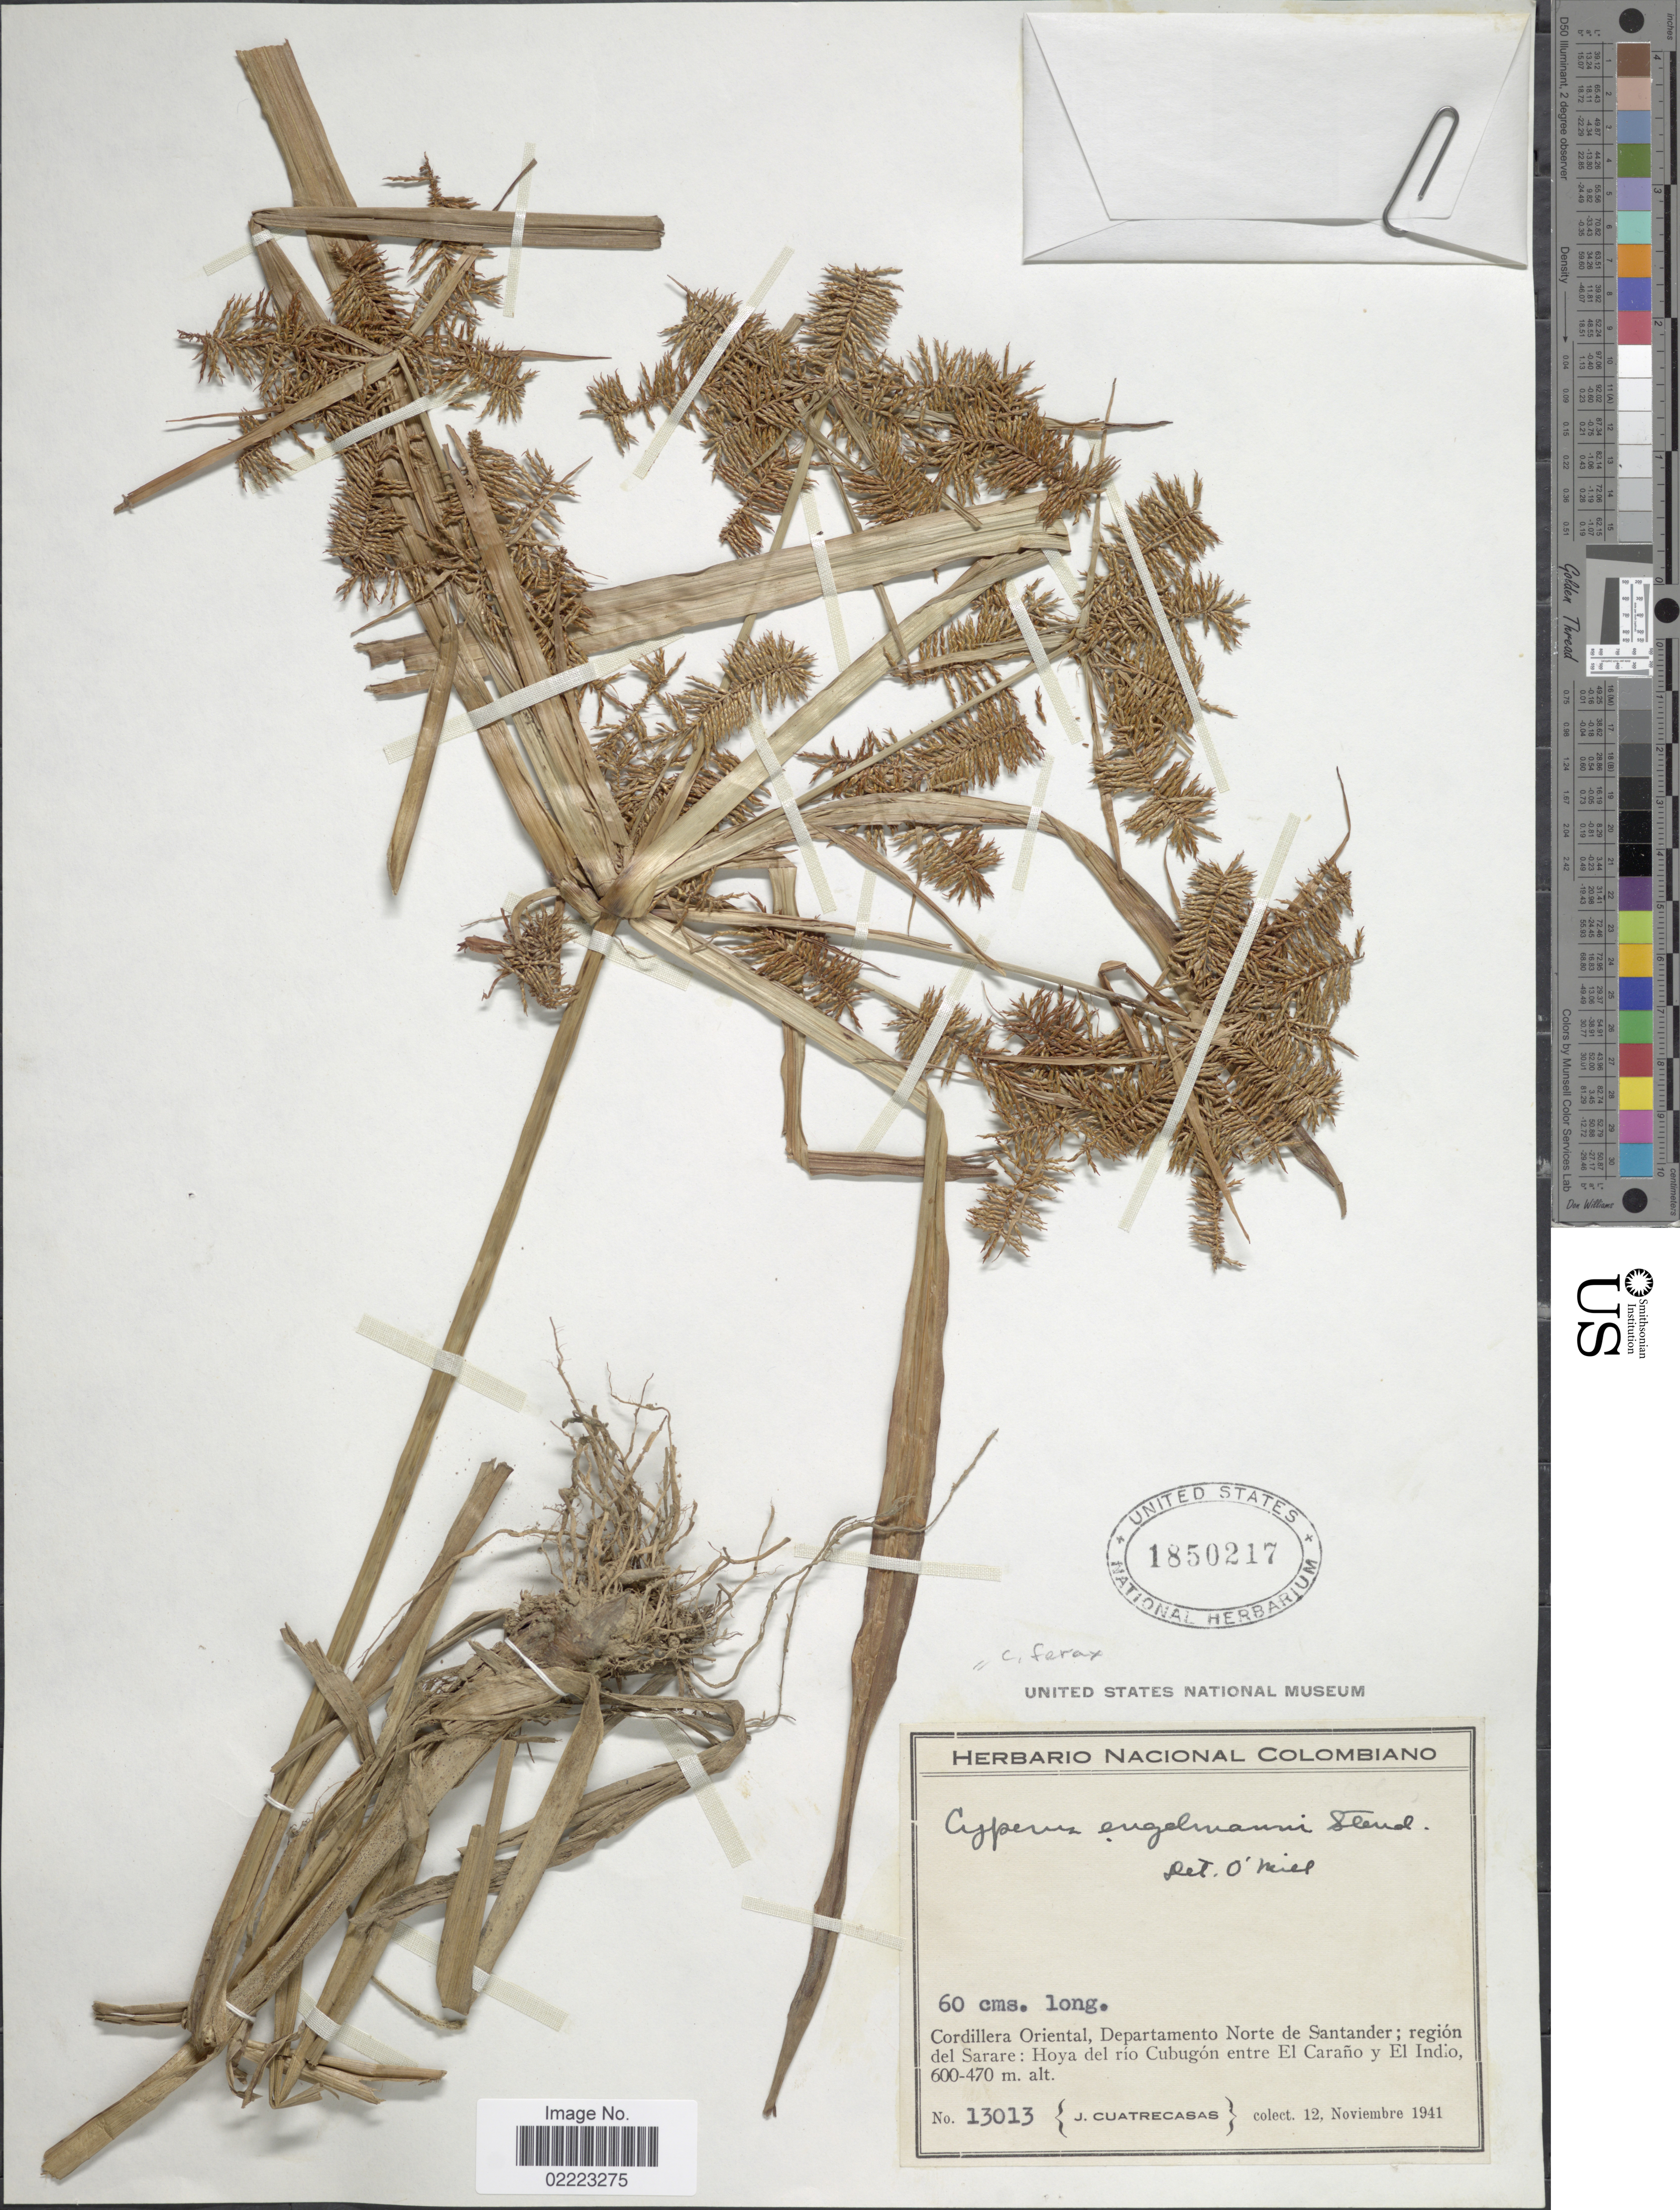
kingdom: Plantae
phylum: Tracheophyta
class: Liliopsida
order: Poales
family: Cyperaceae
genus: Cyperus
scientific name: Cyperus odoratus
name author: L.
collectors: J. Cuatrecasas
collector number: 13013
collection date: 1941-11-12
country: Colombia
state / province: Norte de Santander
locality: Cordillera Oriental, Departamento Norte de Santander; region del Sarare: Hoya del rio Cbugon entre El Carano y El Indio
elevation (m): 470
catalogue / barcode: US 1850217